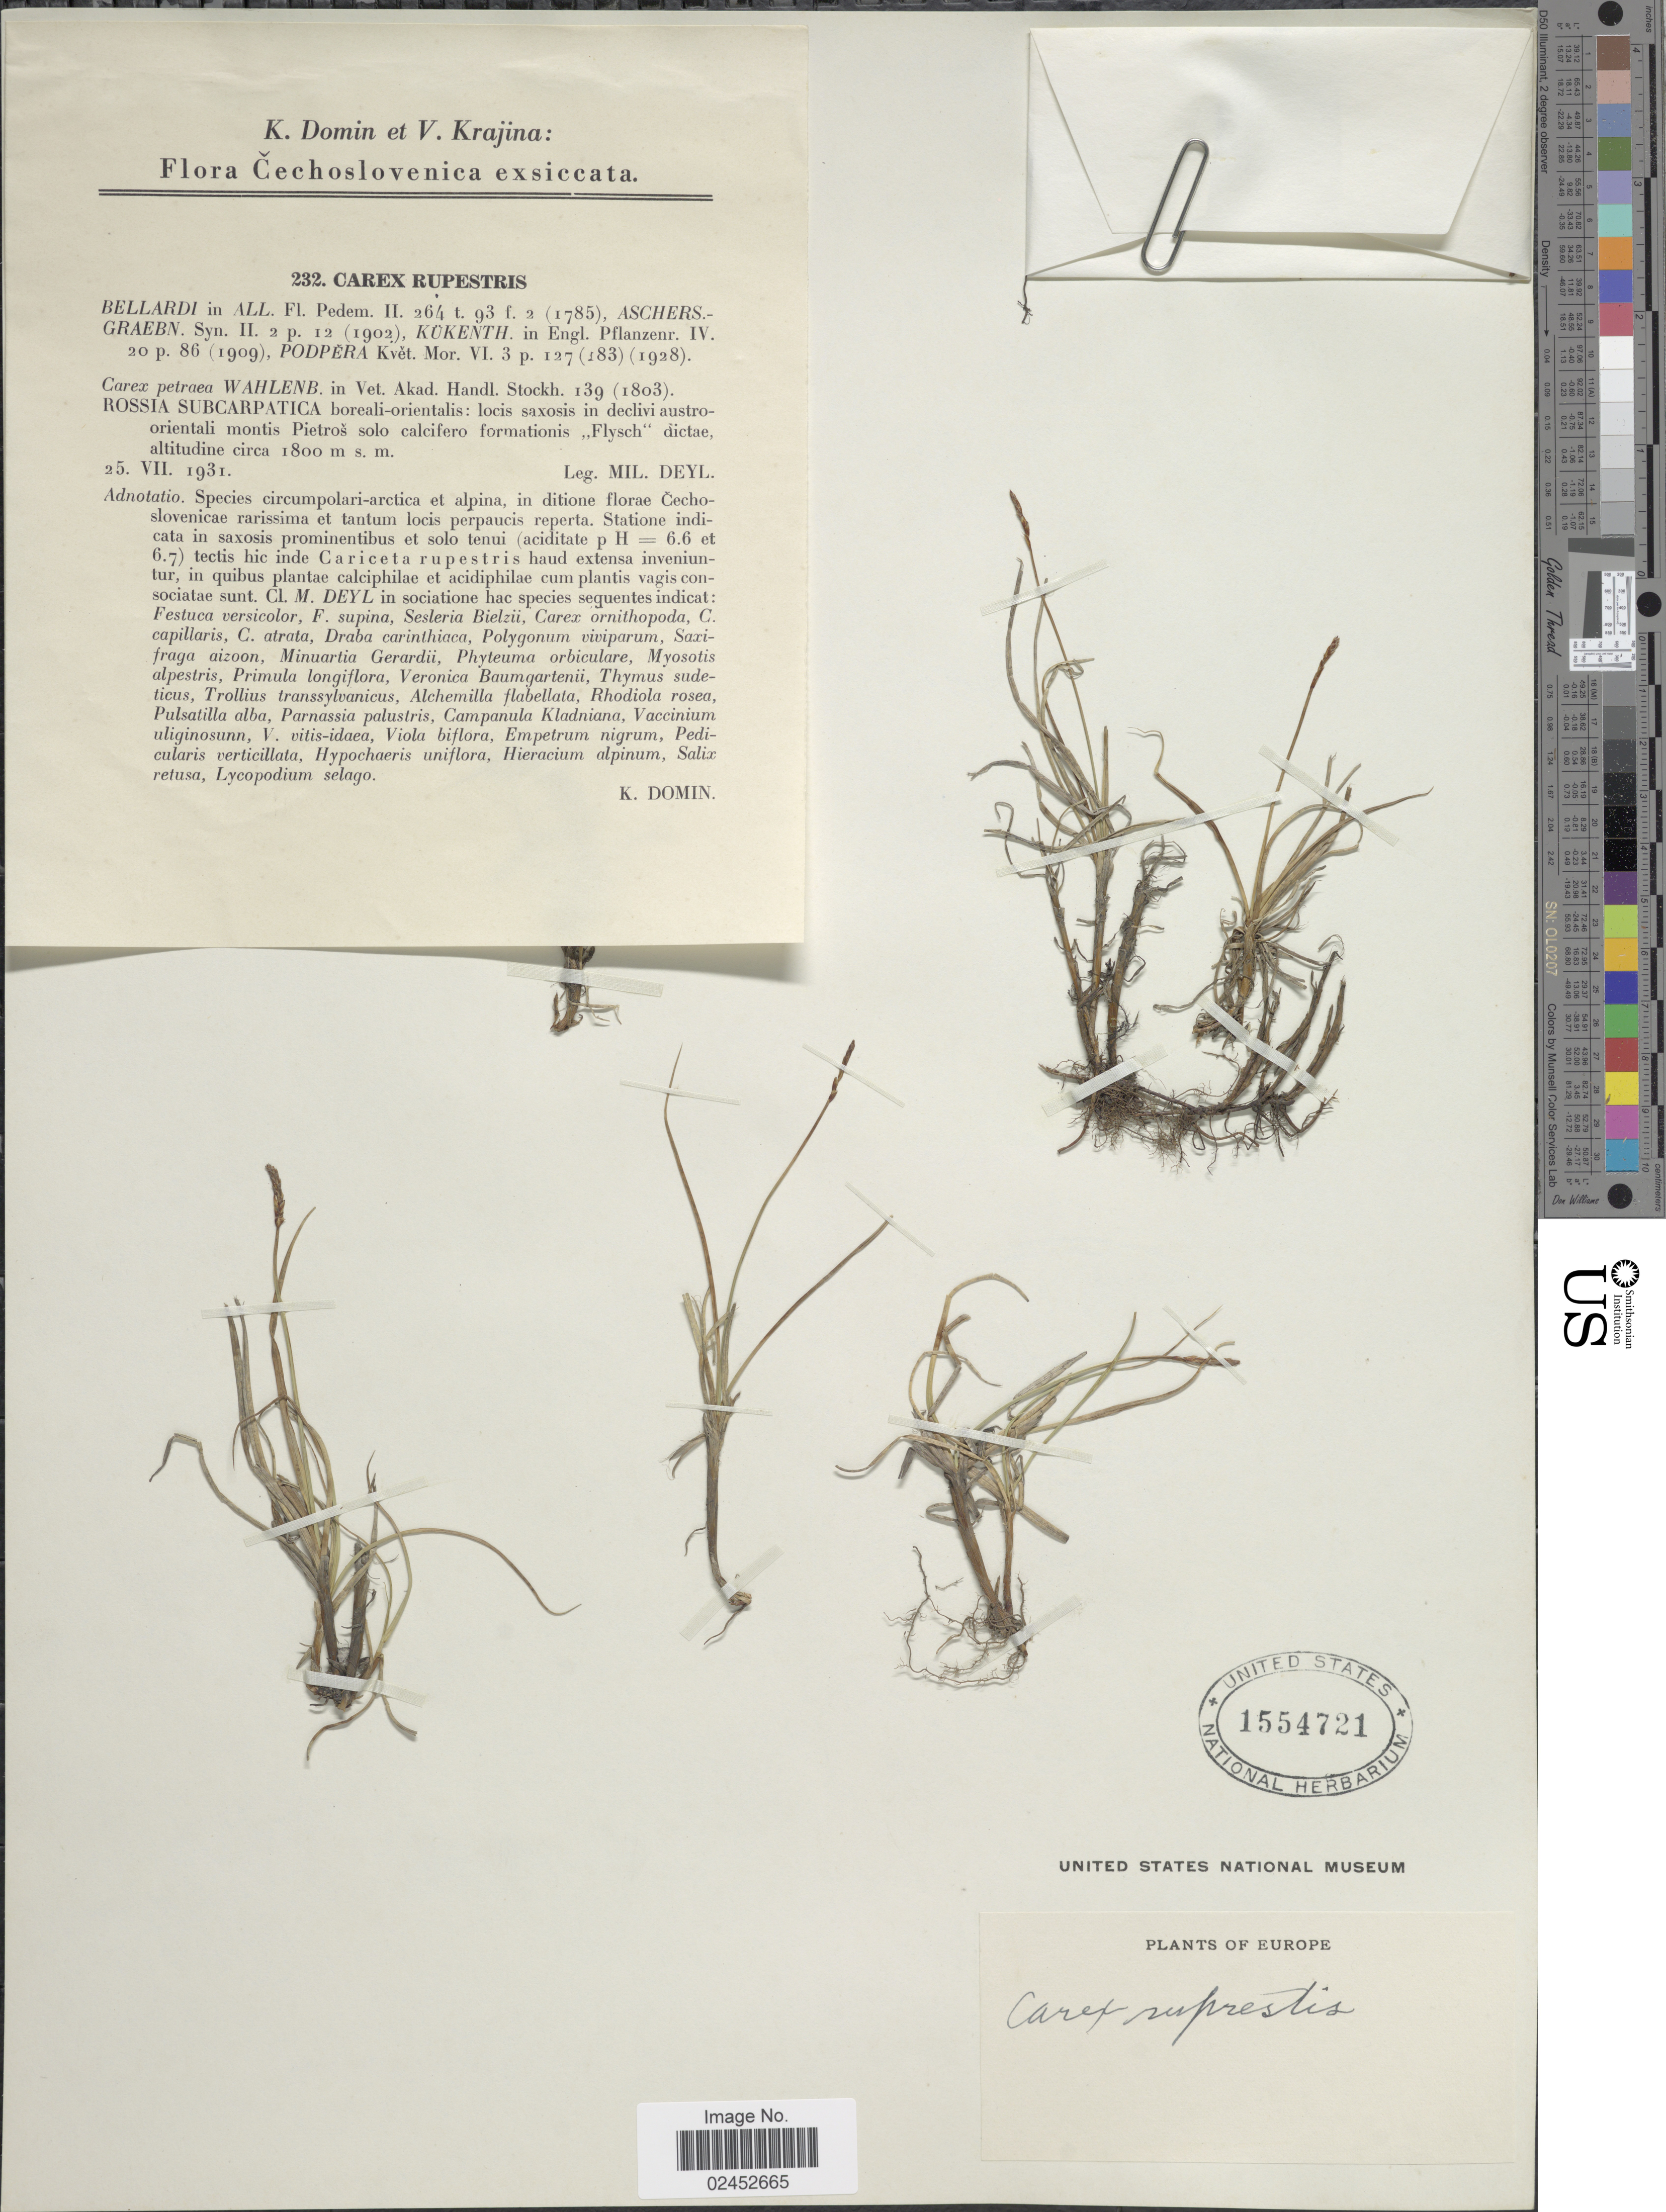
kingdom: Plantae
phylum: Tracheophyta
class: Liliopsida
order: Poales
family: Cyperaceae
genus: Carex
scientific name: Carex rupestris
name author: All.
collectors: M. Deyl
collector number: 232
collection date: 1931-07-25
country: Romania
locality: Czechoslovenica [unsure placement], Rossia Subcarpatica borelai-orientalis: locis saxisis in declivi austro-orientali montis Pietros solo calcifero formationis "Flysch" dictae.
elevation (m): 1800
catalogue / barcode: US 1554721